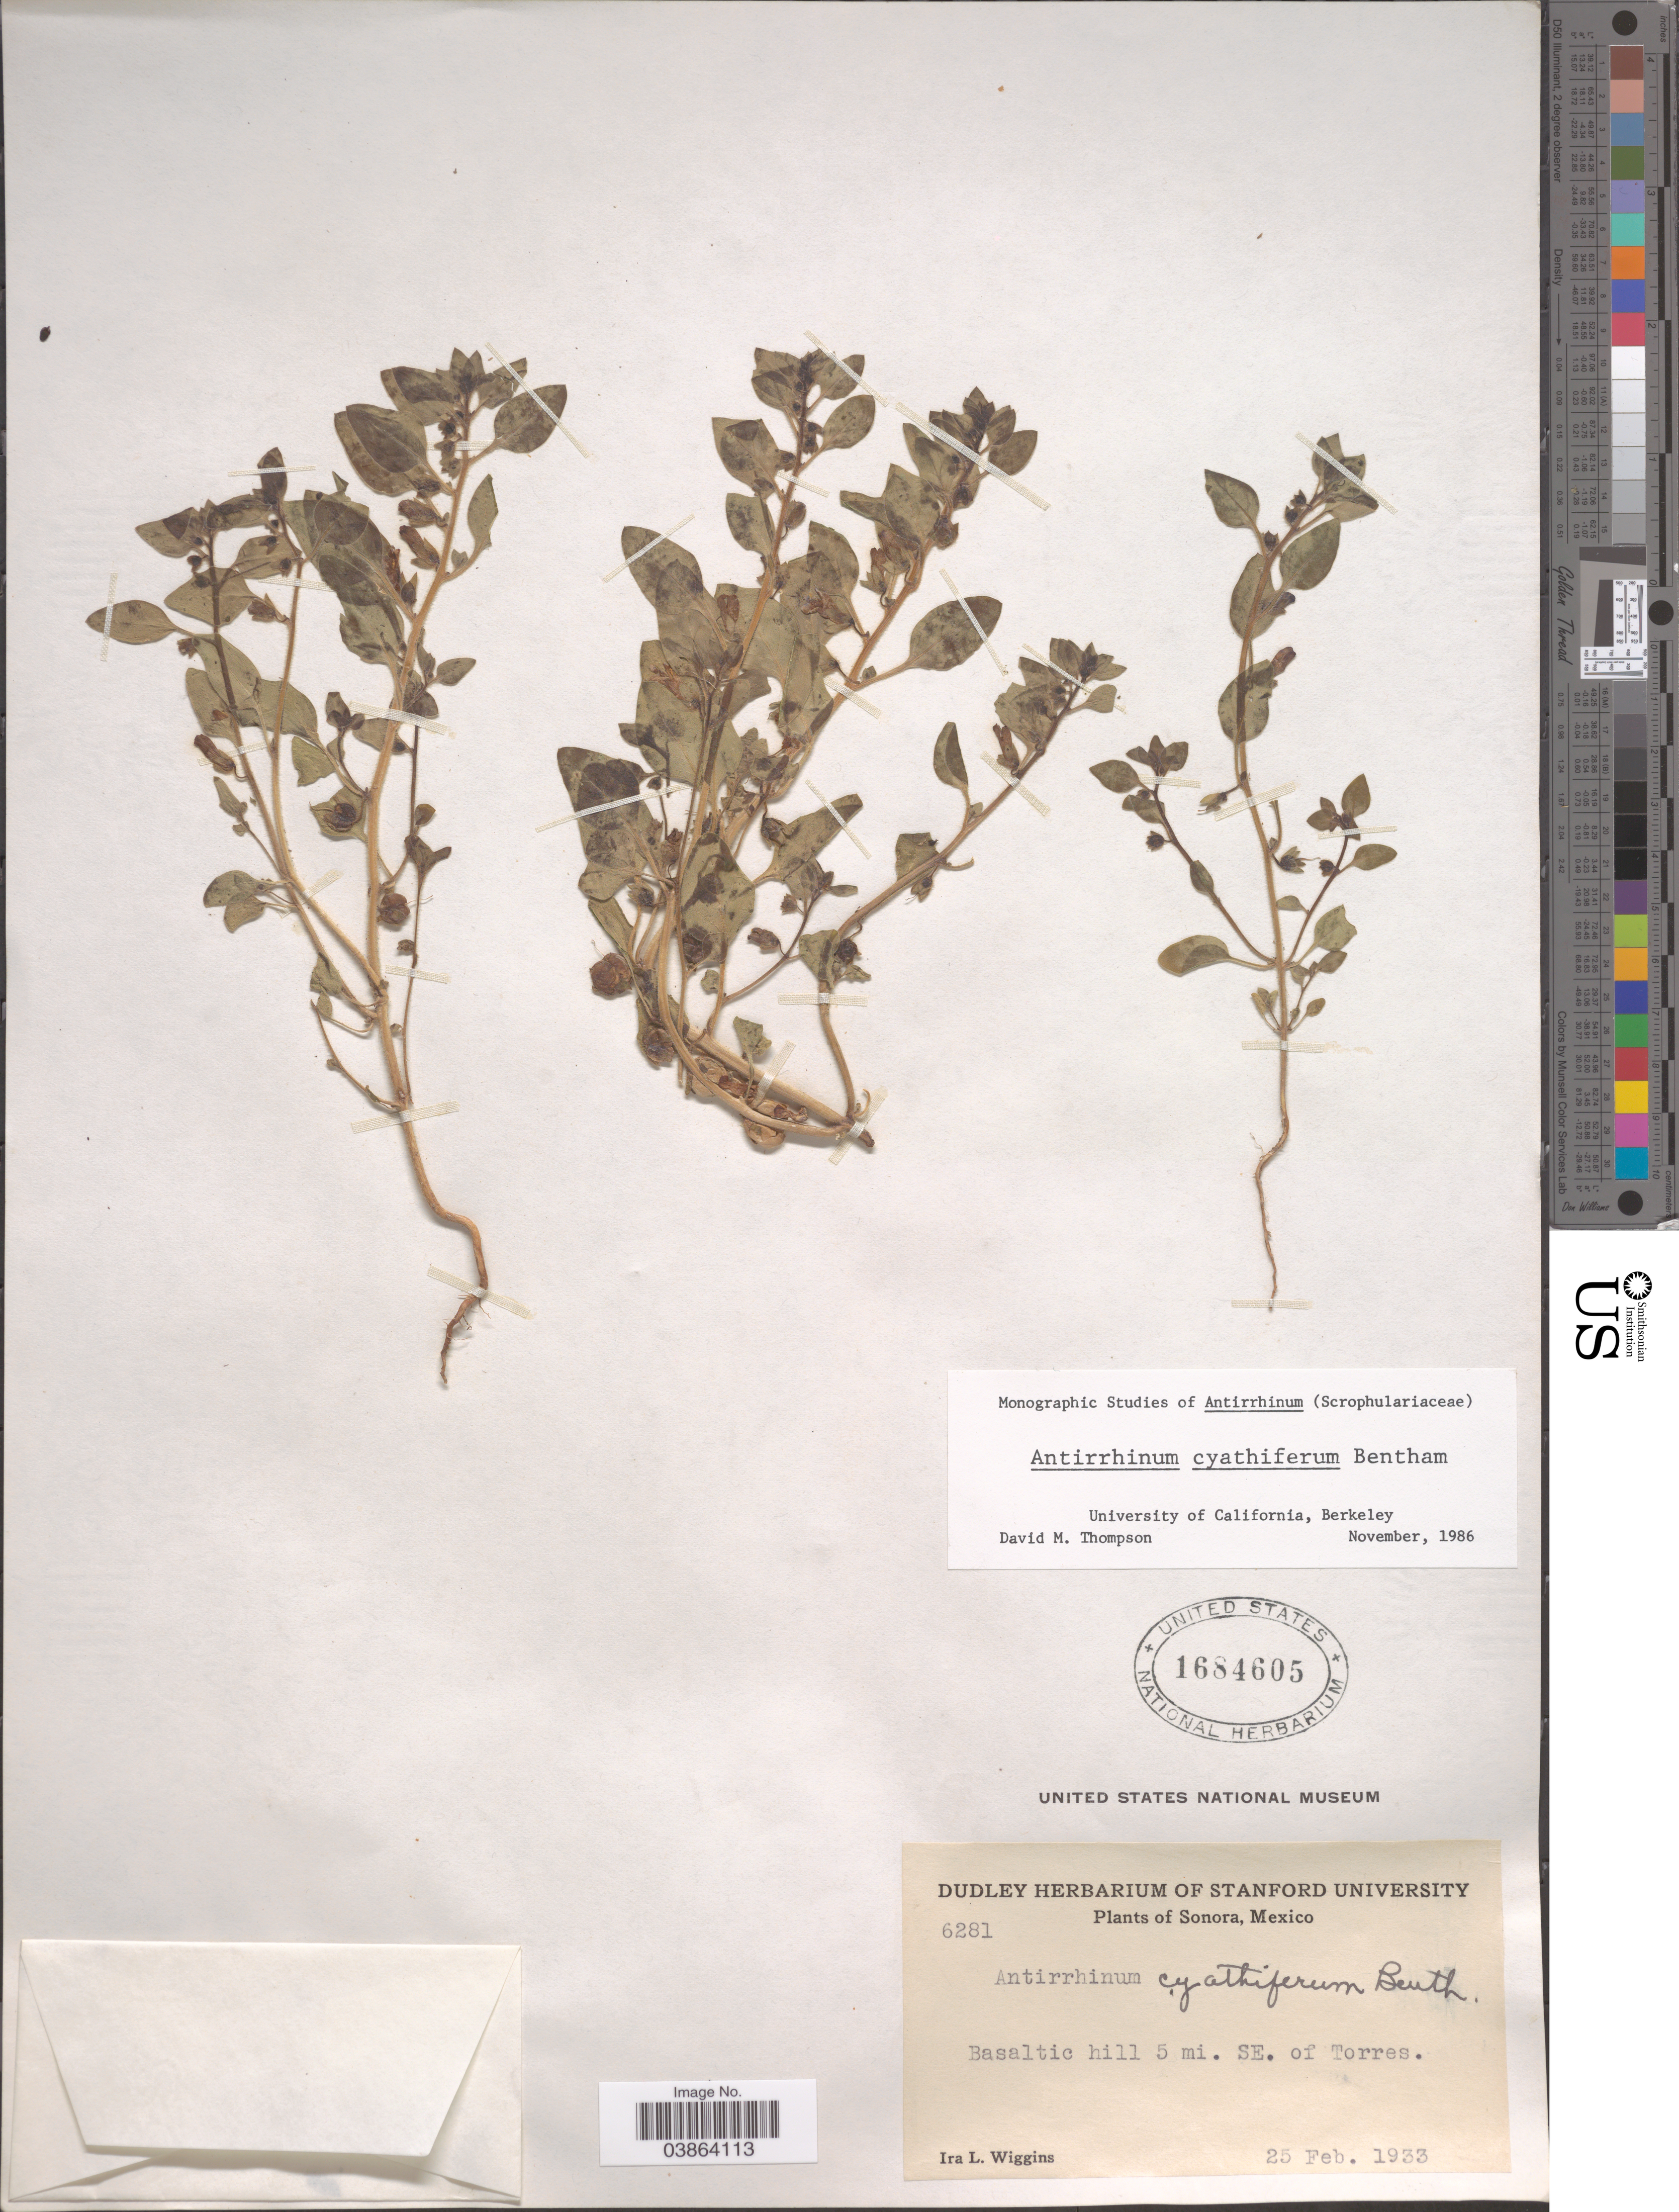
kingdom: Plantae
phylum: Tracheophyta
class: Magnoliopsida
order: Lamiales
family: Plantaginaceae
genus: Pseudorontium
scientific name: Pseudorontium cyathiferum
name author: (Benth.) Rothm.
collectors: I. L. Wiggins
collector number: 6281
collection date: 1933-02-25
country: Mexico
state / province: Sonora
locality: Basaltic hill 5 mi. SE. of Torres.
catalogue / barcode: US 1684605